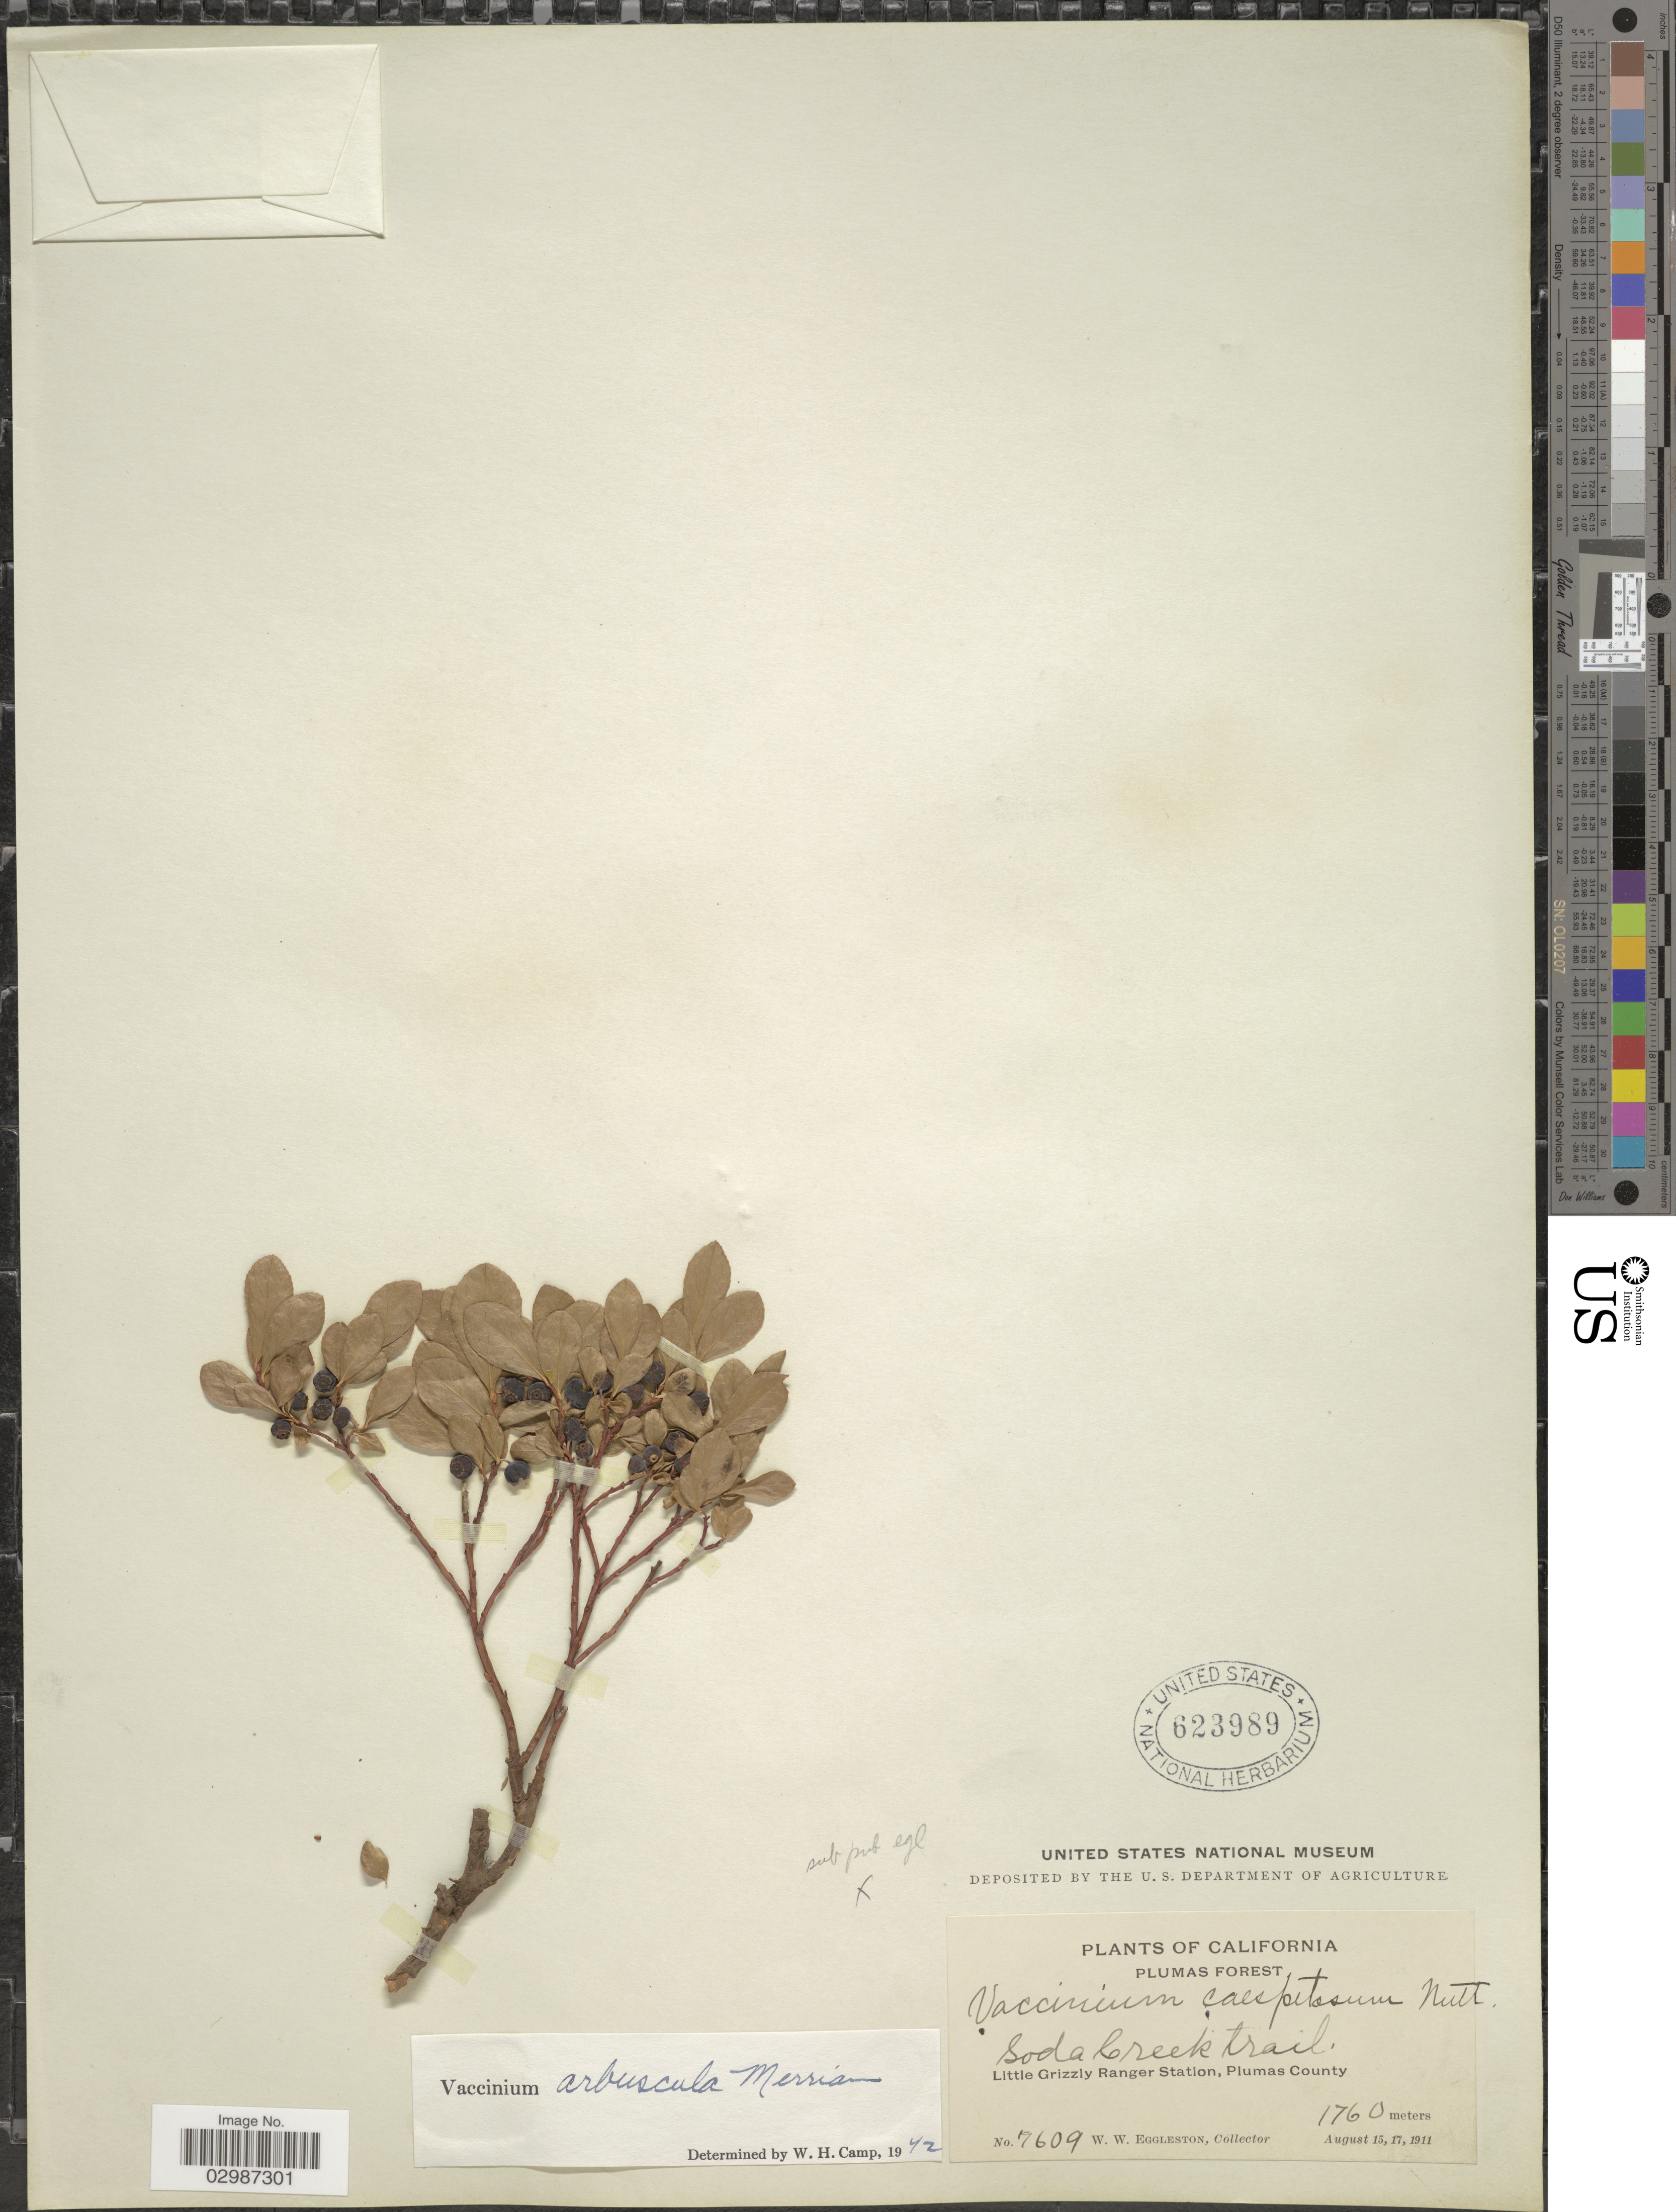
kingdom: Plantae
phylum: Tracheophyta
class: Magnoliopsida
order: Ericales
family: Ericaceae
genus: Vaccinium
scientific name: Vaccinium arbuscula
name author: (A. Gray) Merriam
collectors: W. W. Eggleston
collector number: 7609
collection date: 1919-08-15/1919-08-17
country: United States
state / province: California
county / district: Plumas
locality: Plumas Forest, Soda Creek trail, Little Grizzly Ranger Station, Plumas County.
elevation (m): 1760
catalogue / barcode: US 623989